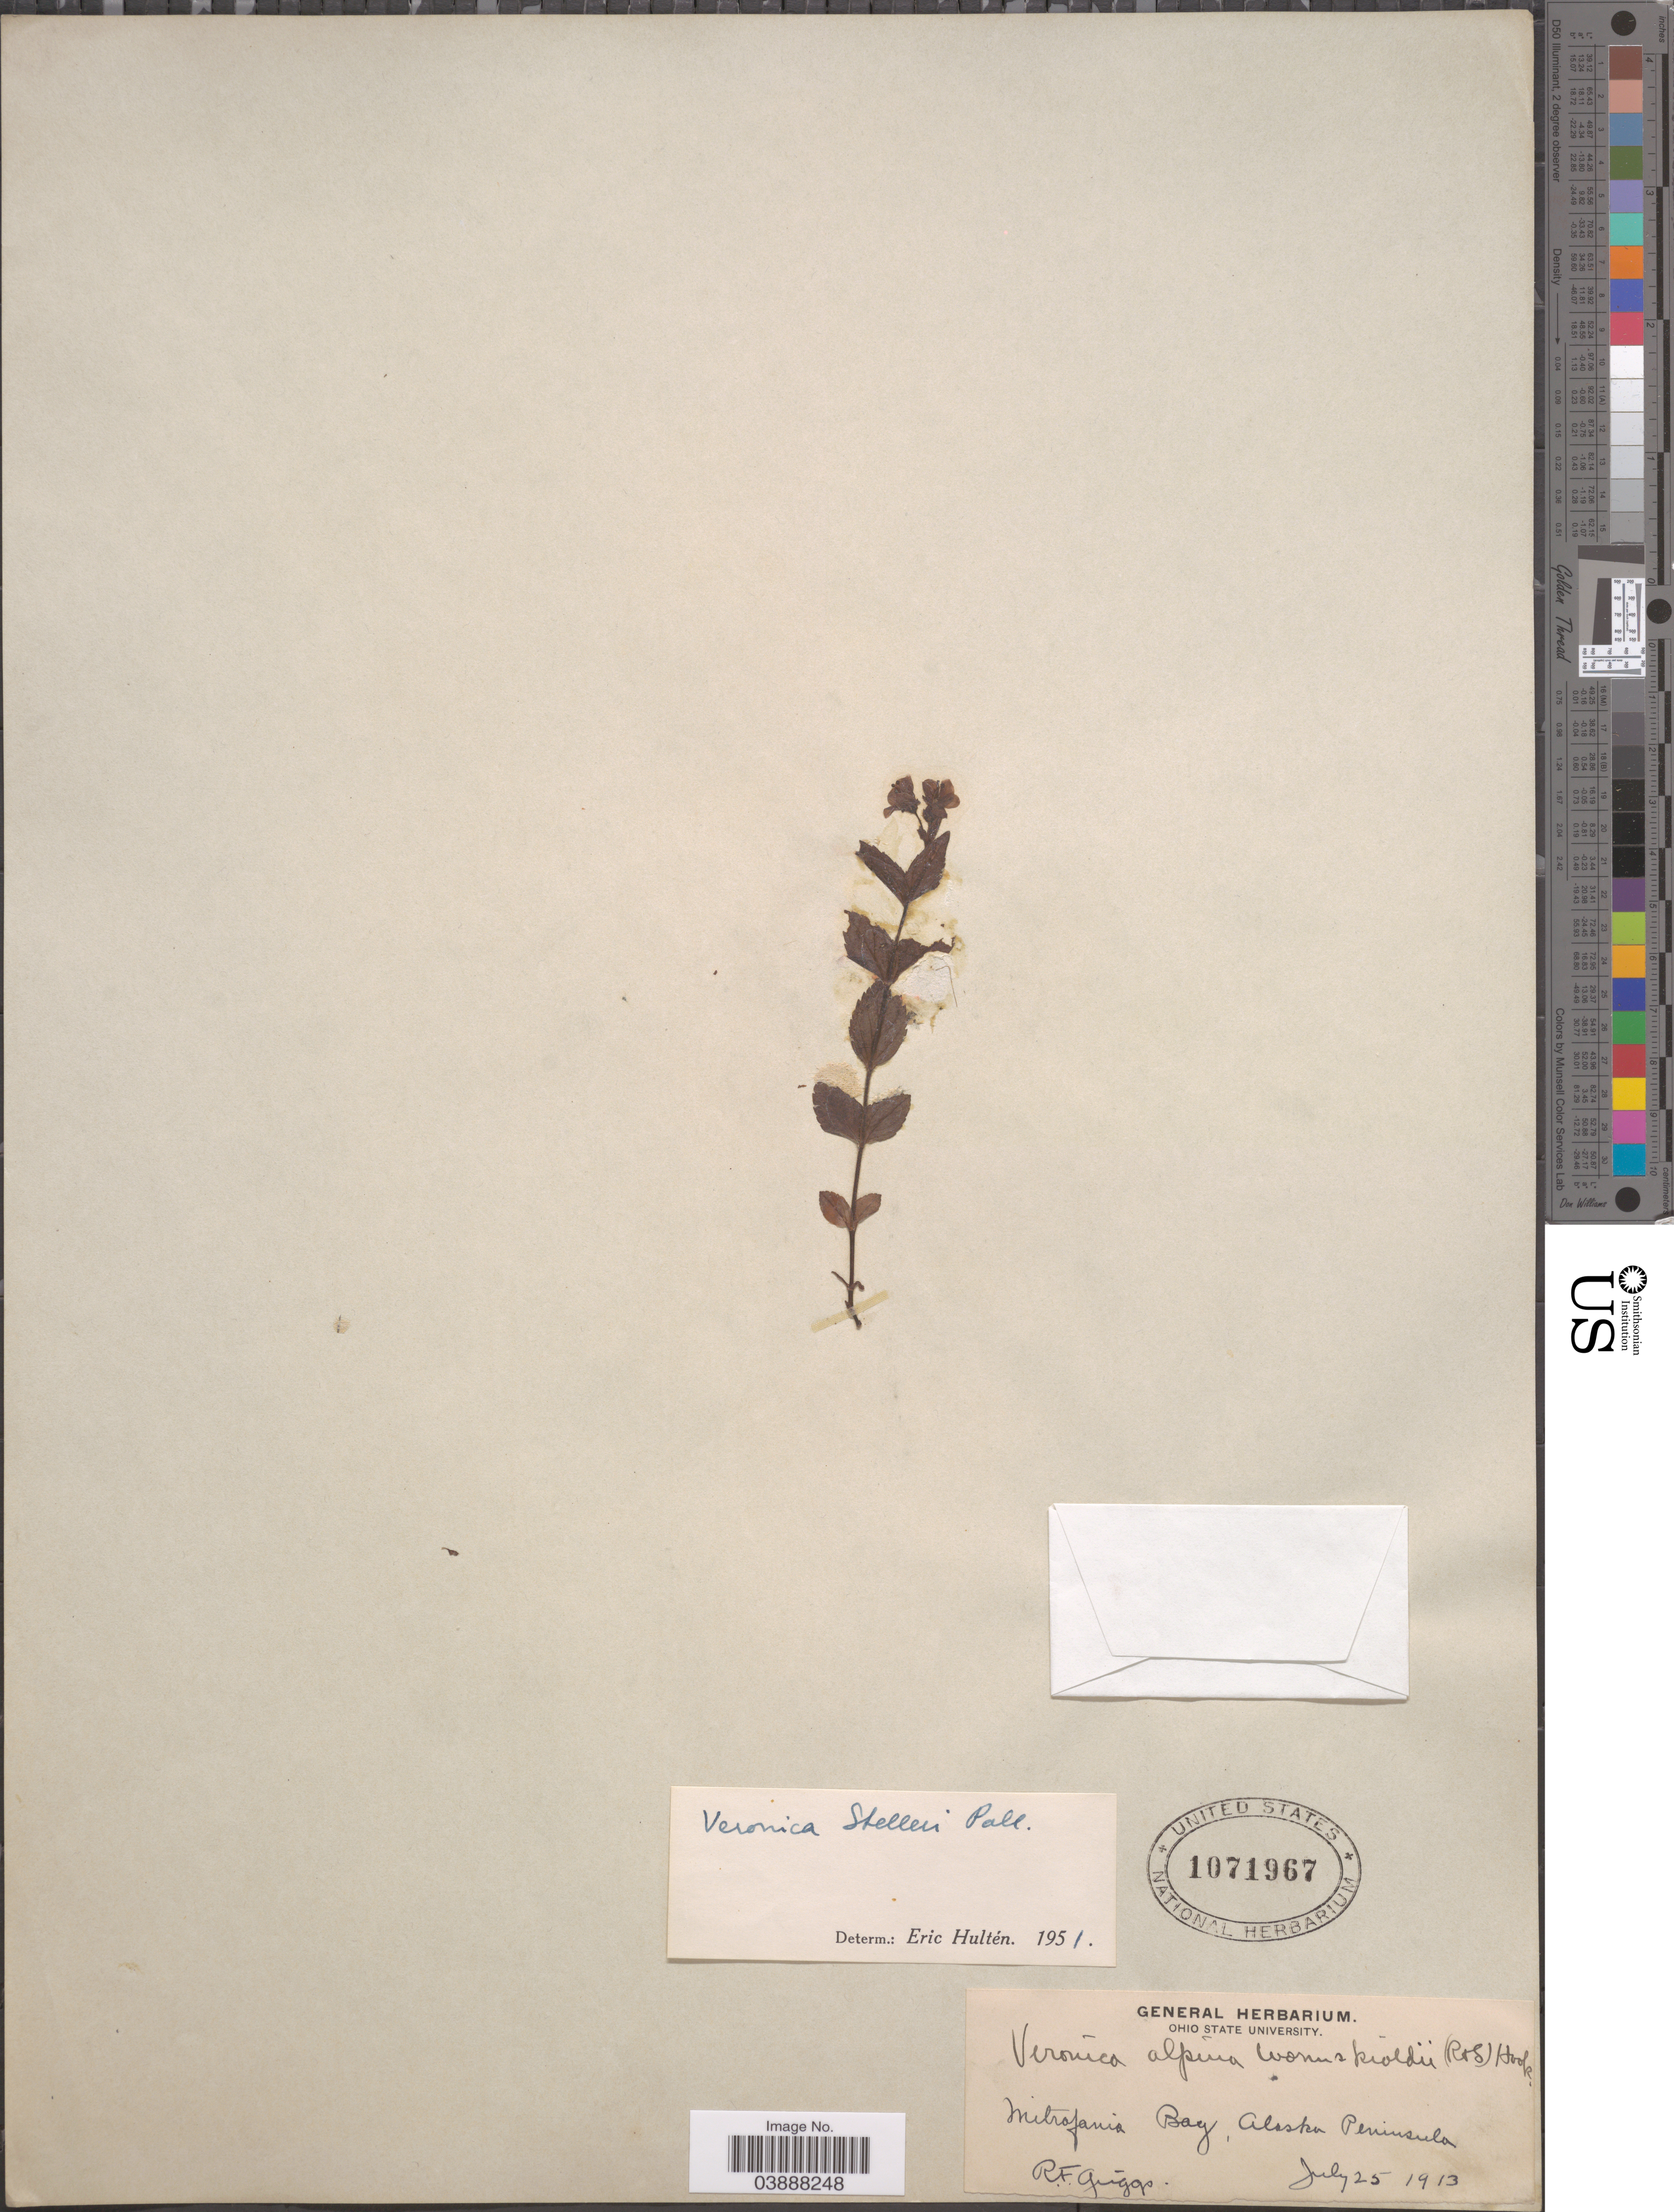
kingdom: Plantae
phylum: Tracheophyta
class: Magnoliopsida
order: Lamiales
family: Plantaginaceae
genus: Veronica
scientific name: Veronica stelleri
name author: Pall.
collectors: R. F. Griggs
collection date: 1913-07-25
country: United States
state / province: Alaska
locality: Mitrofania Bay, Alaska Peninsula.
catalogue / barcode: US 1071967